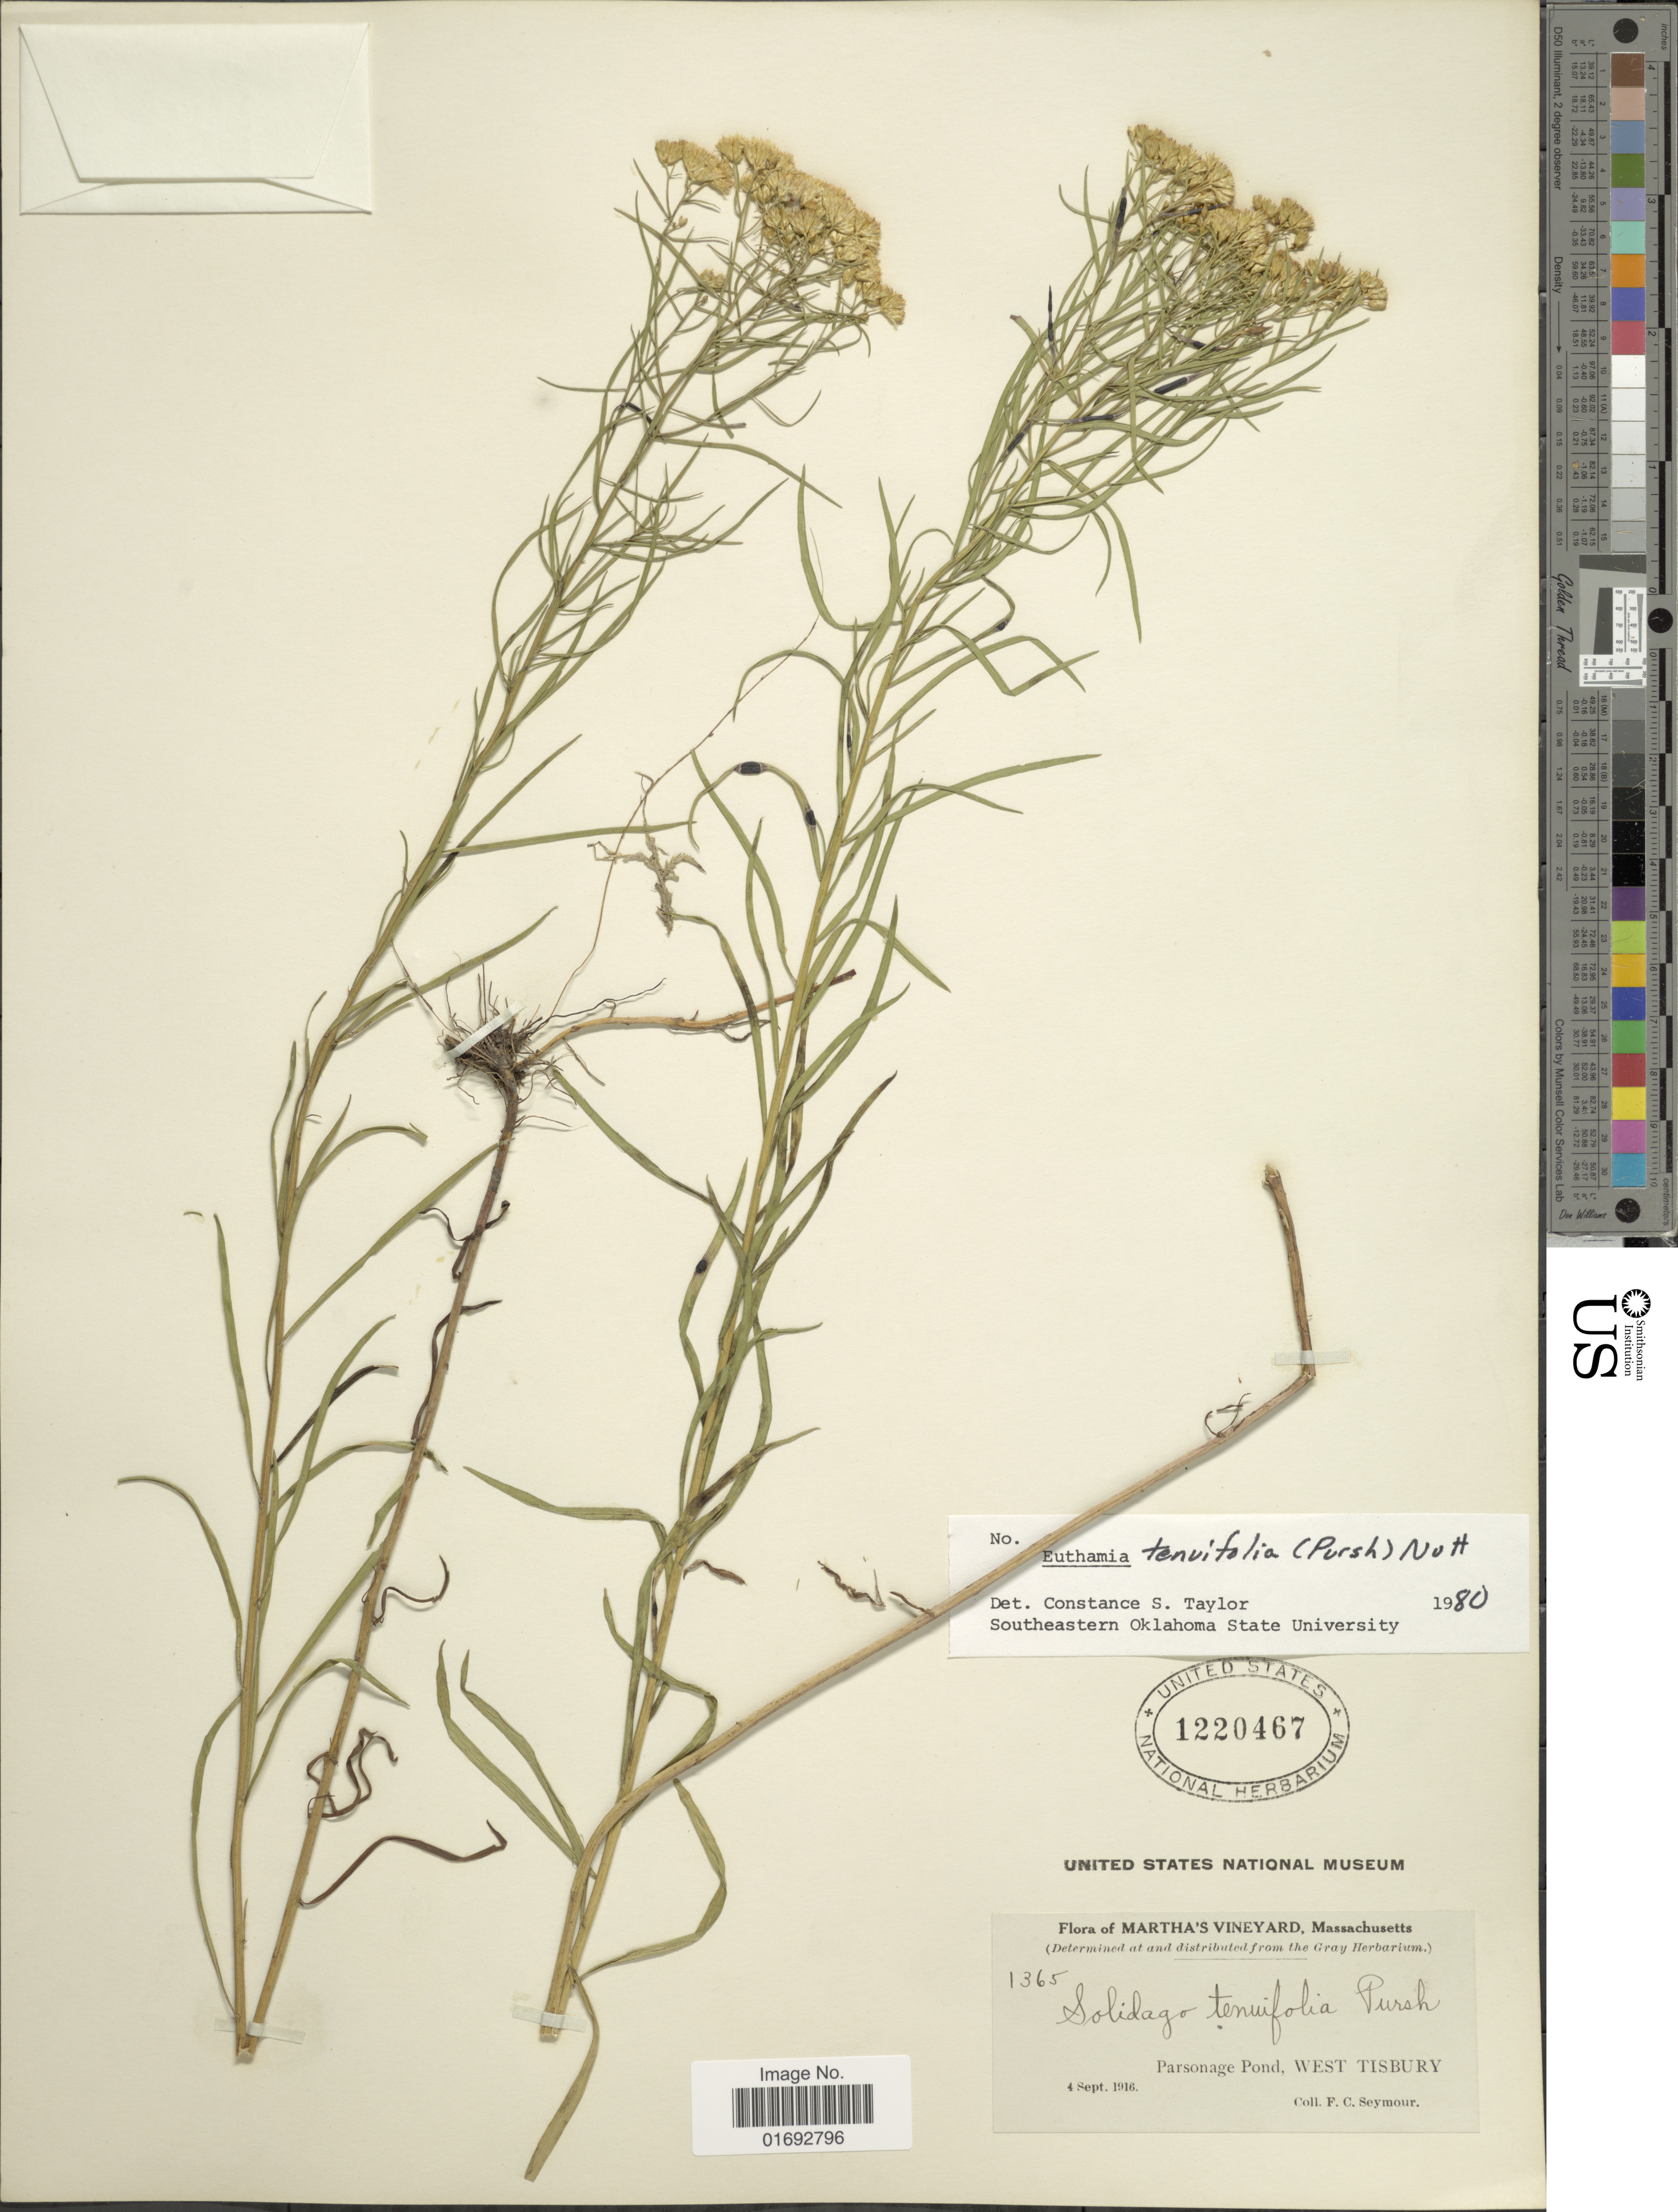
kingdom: Plantae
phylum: Tracheophyta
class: Magnoliopsida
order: Asterales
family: Asteraceae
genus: Euthamia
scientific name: Euthamia tenuifolia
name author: (Pursh) Nutt.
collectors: F. C. Seymour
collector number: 1365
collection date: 1916-09-04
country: United States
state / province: Massachusetts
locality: Martha's Vineyard, Parsonage Pond, West Tisbury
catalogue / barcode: US 1220467